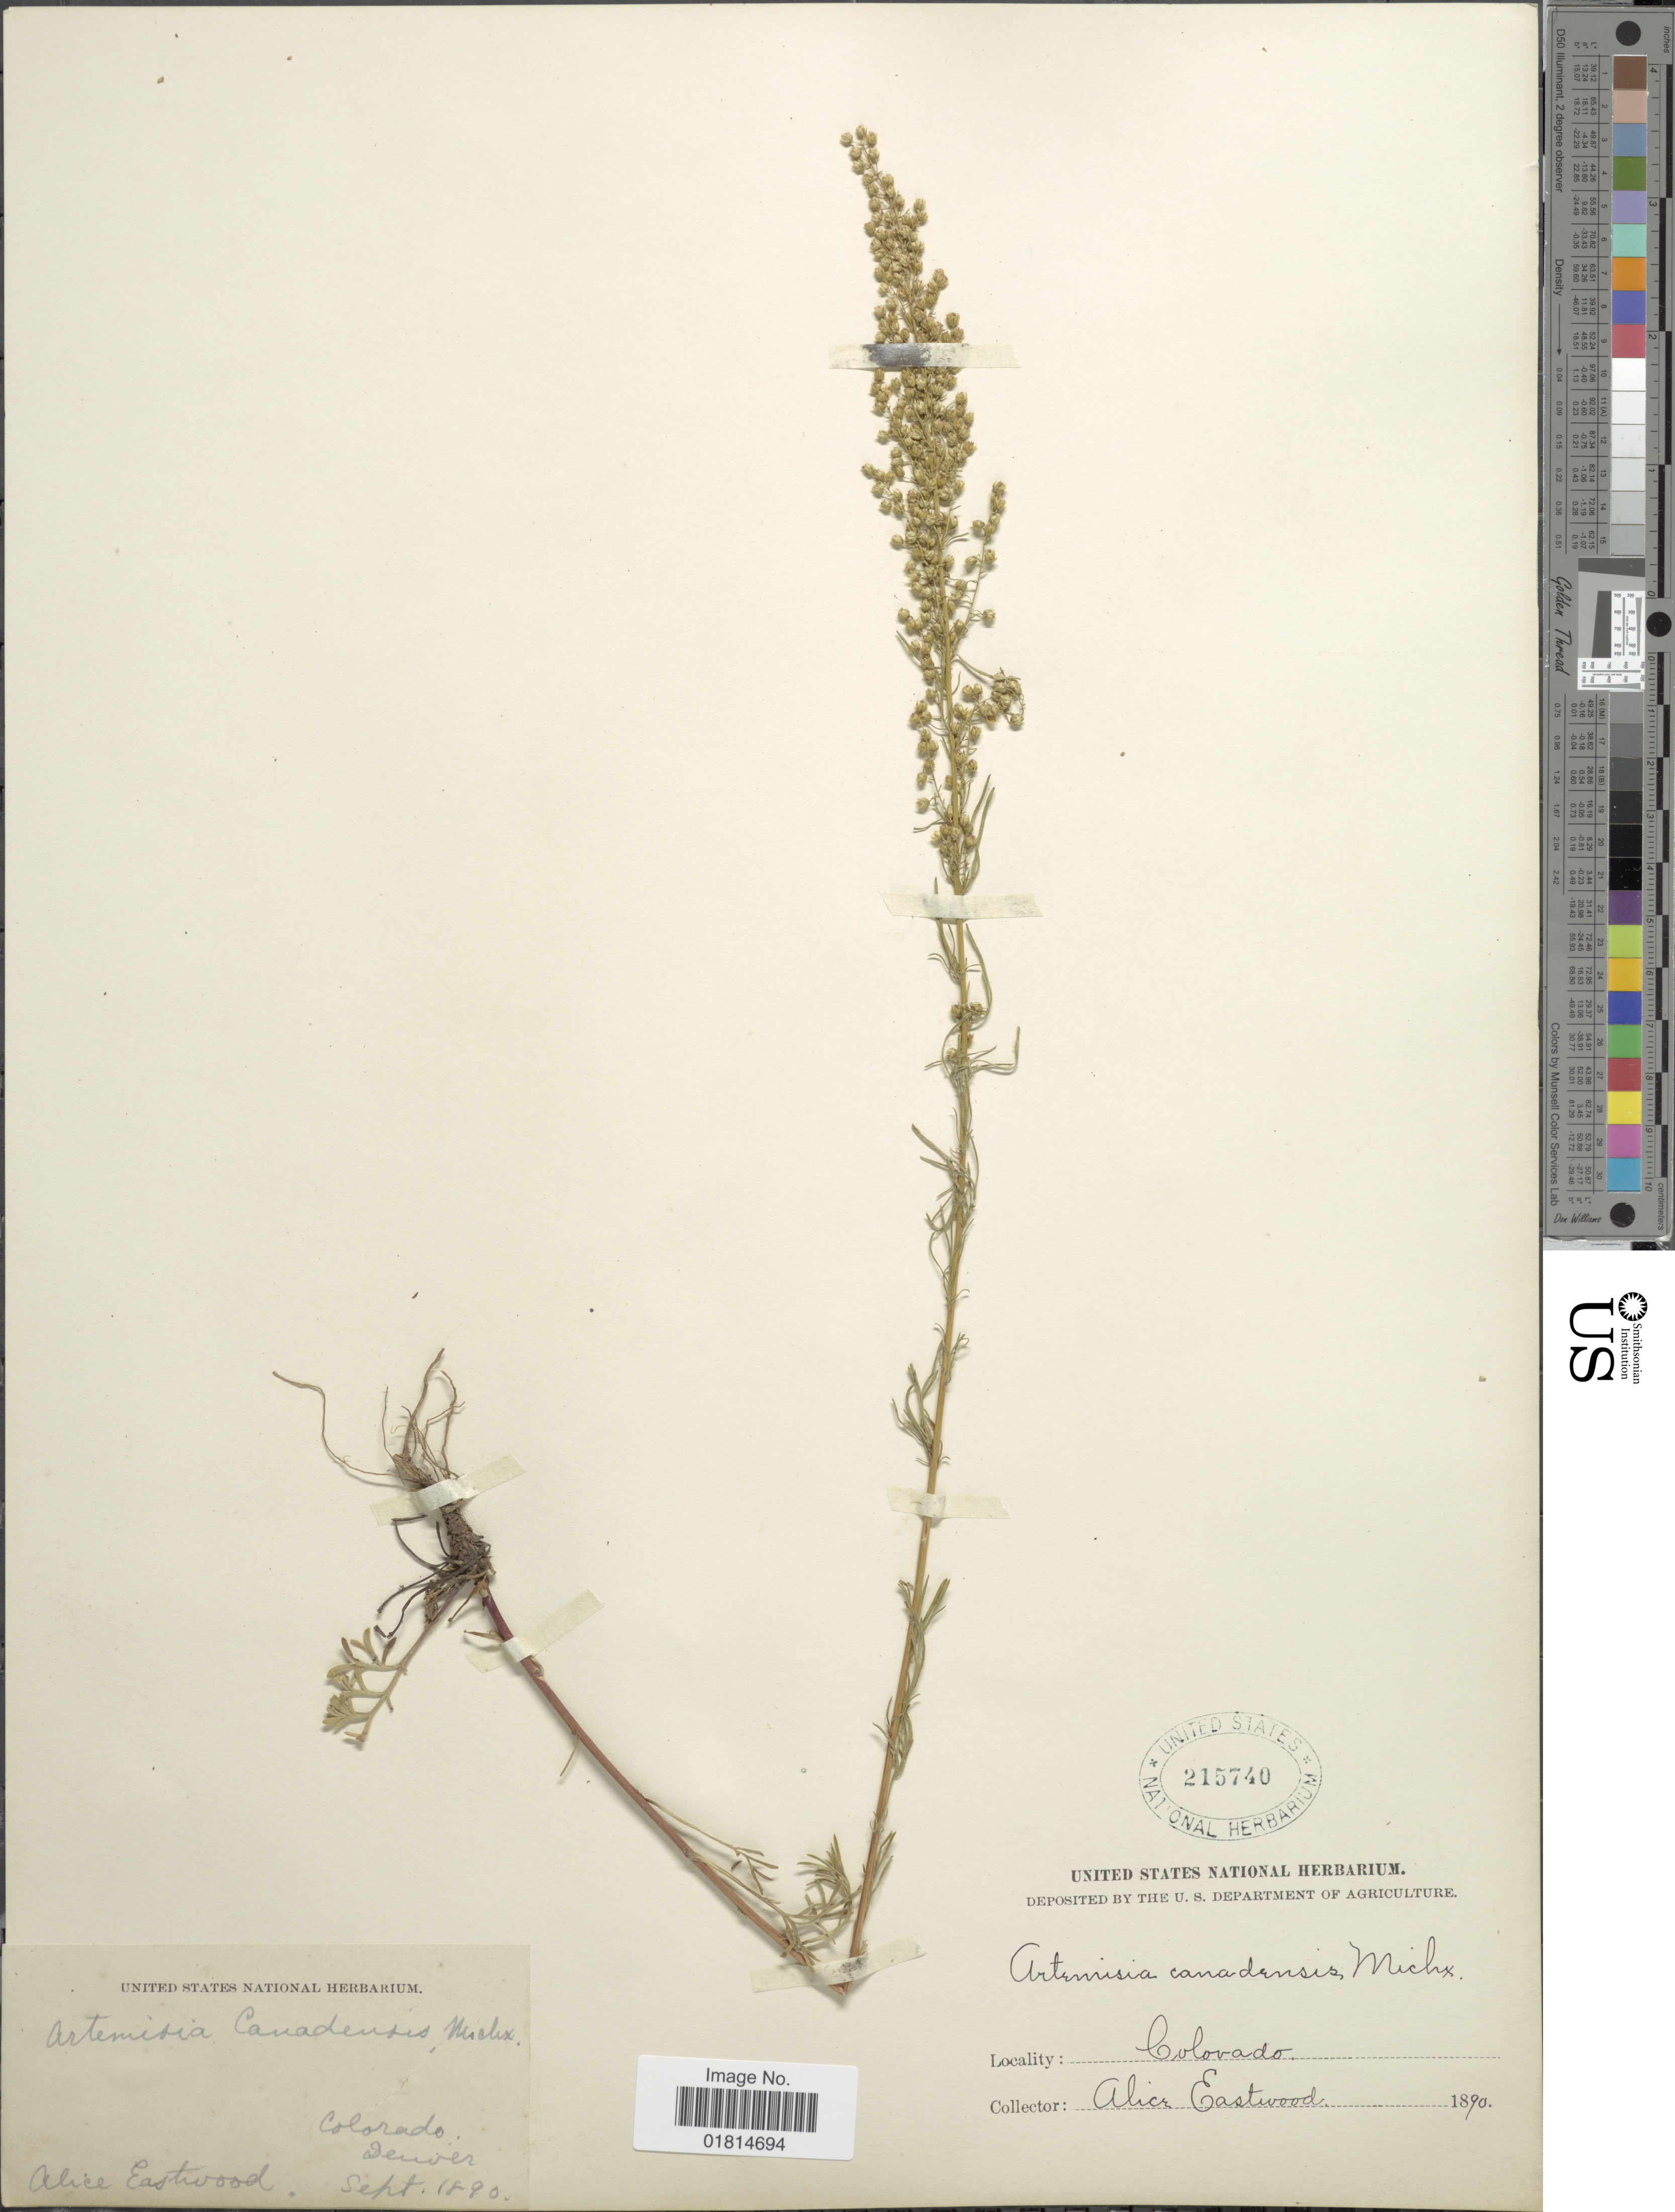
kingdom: Plantae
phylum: Tracheophyta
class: Magnoliopsida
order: Asterales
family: Asteraceae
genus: Artemisia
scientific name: Artemisia camporum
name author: Rydb.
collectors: A. Eastwood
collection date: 1890-09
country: United States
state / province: Colorado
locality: Colorado, Denver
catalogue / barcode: US 215740